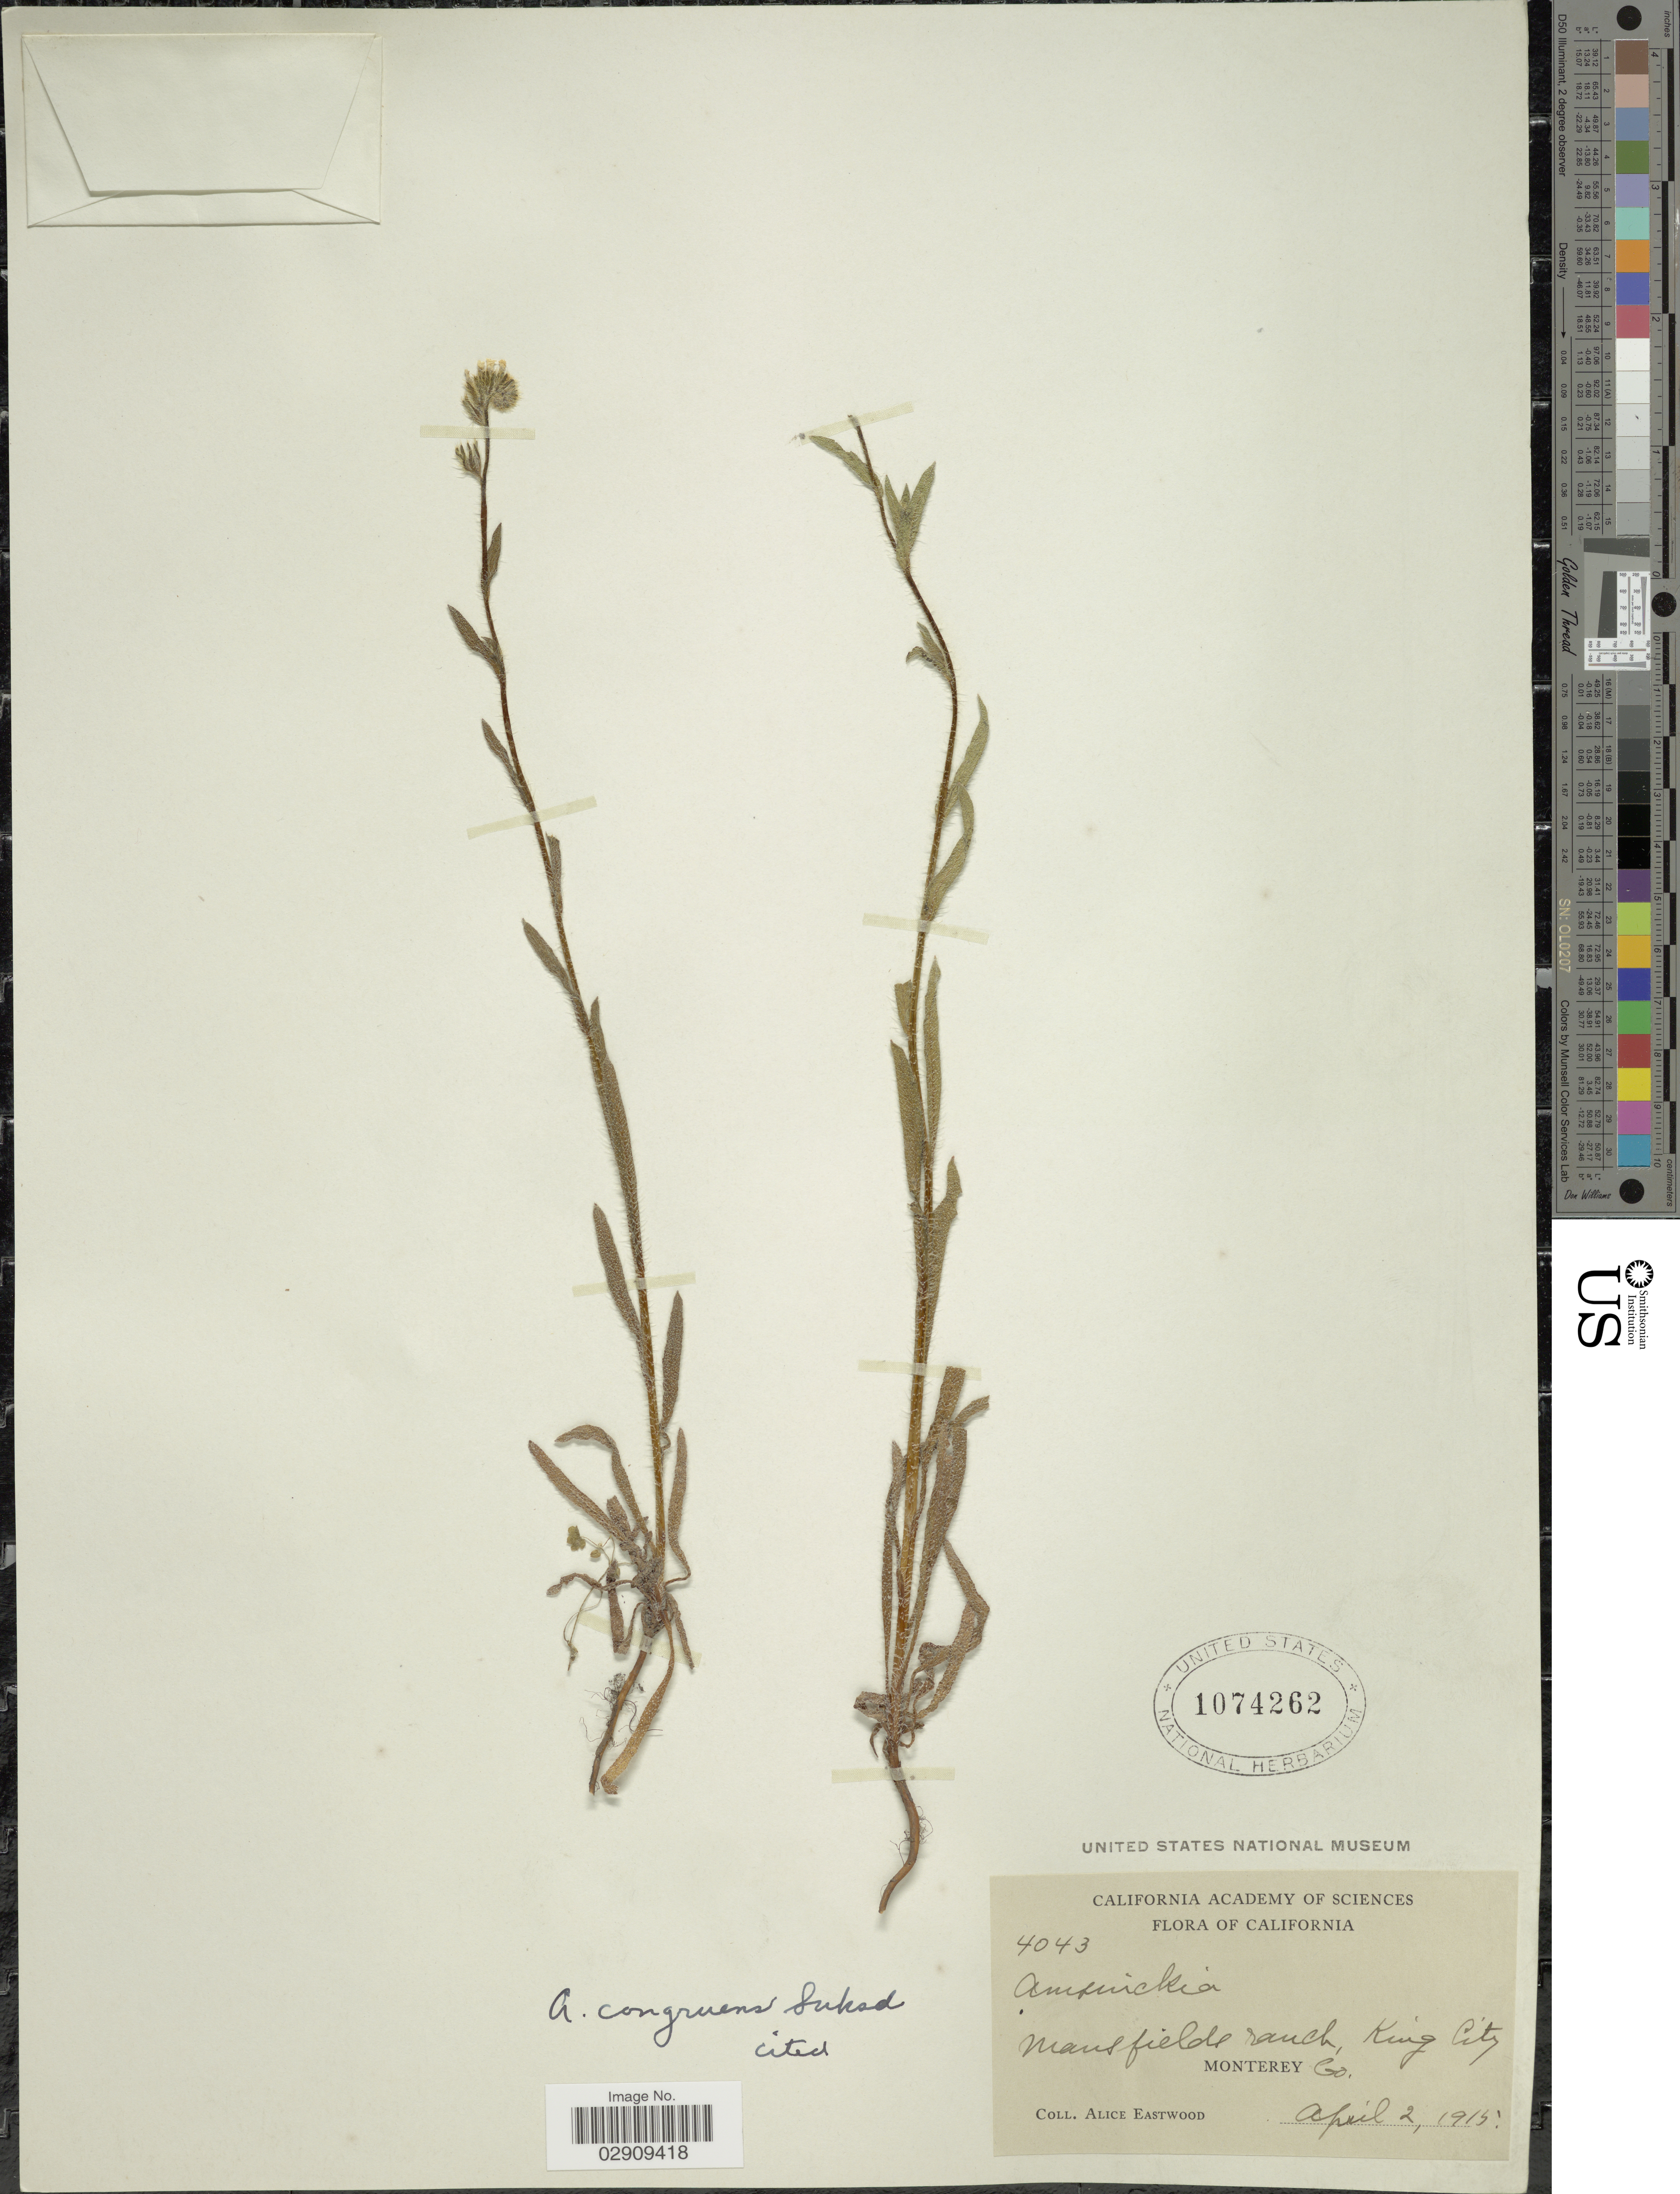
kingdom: Plantae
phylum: Tracheophyta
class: Magnoliopsida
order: Boraginales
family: Boraginaceae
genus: Amsinckia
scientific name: Amsinckia menziesii var. intermedia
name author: (Fisch. & C.A. Mey.) Ganders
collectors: A. Eastwood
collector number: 4043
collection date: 1915-04-02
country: United States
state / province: California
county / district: Monterey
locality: Mansfields ranch, King City. Monterey Co.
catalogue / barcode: US 1074262